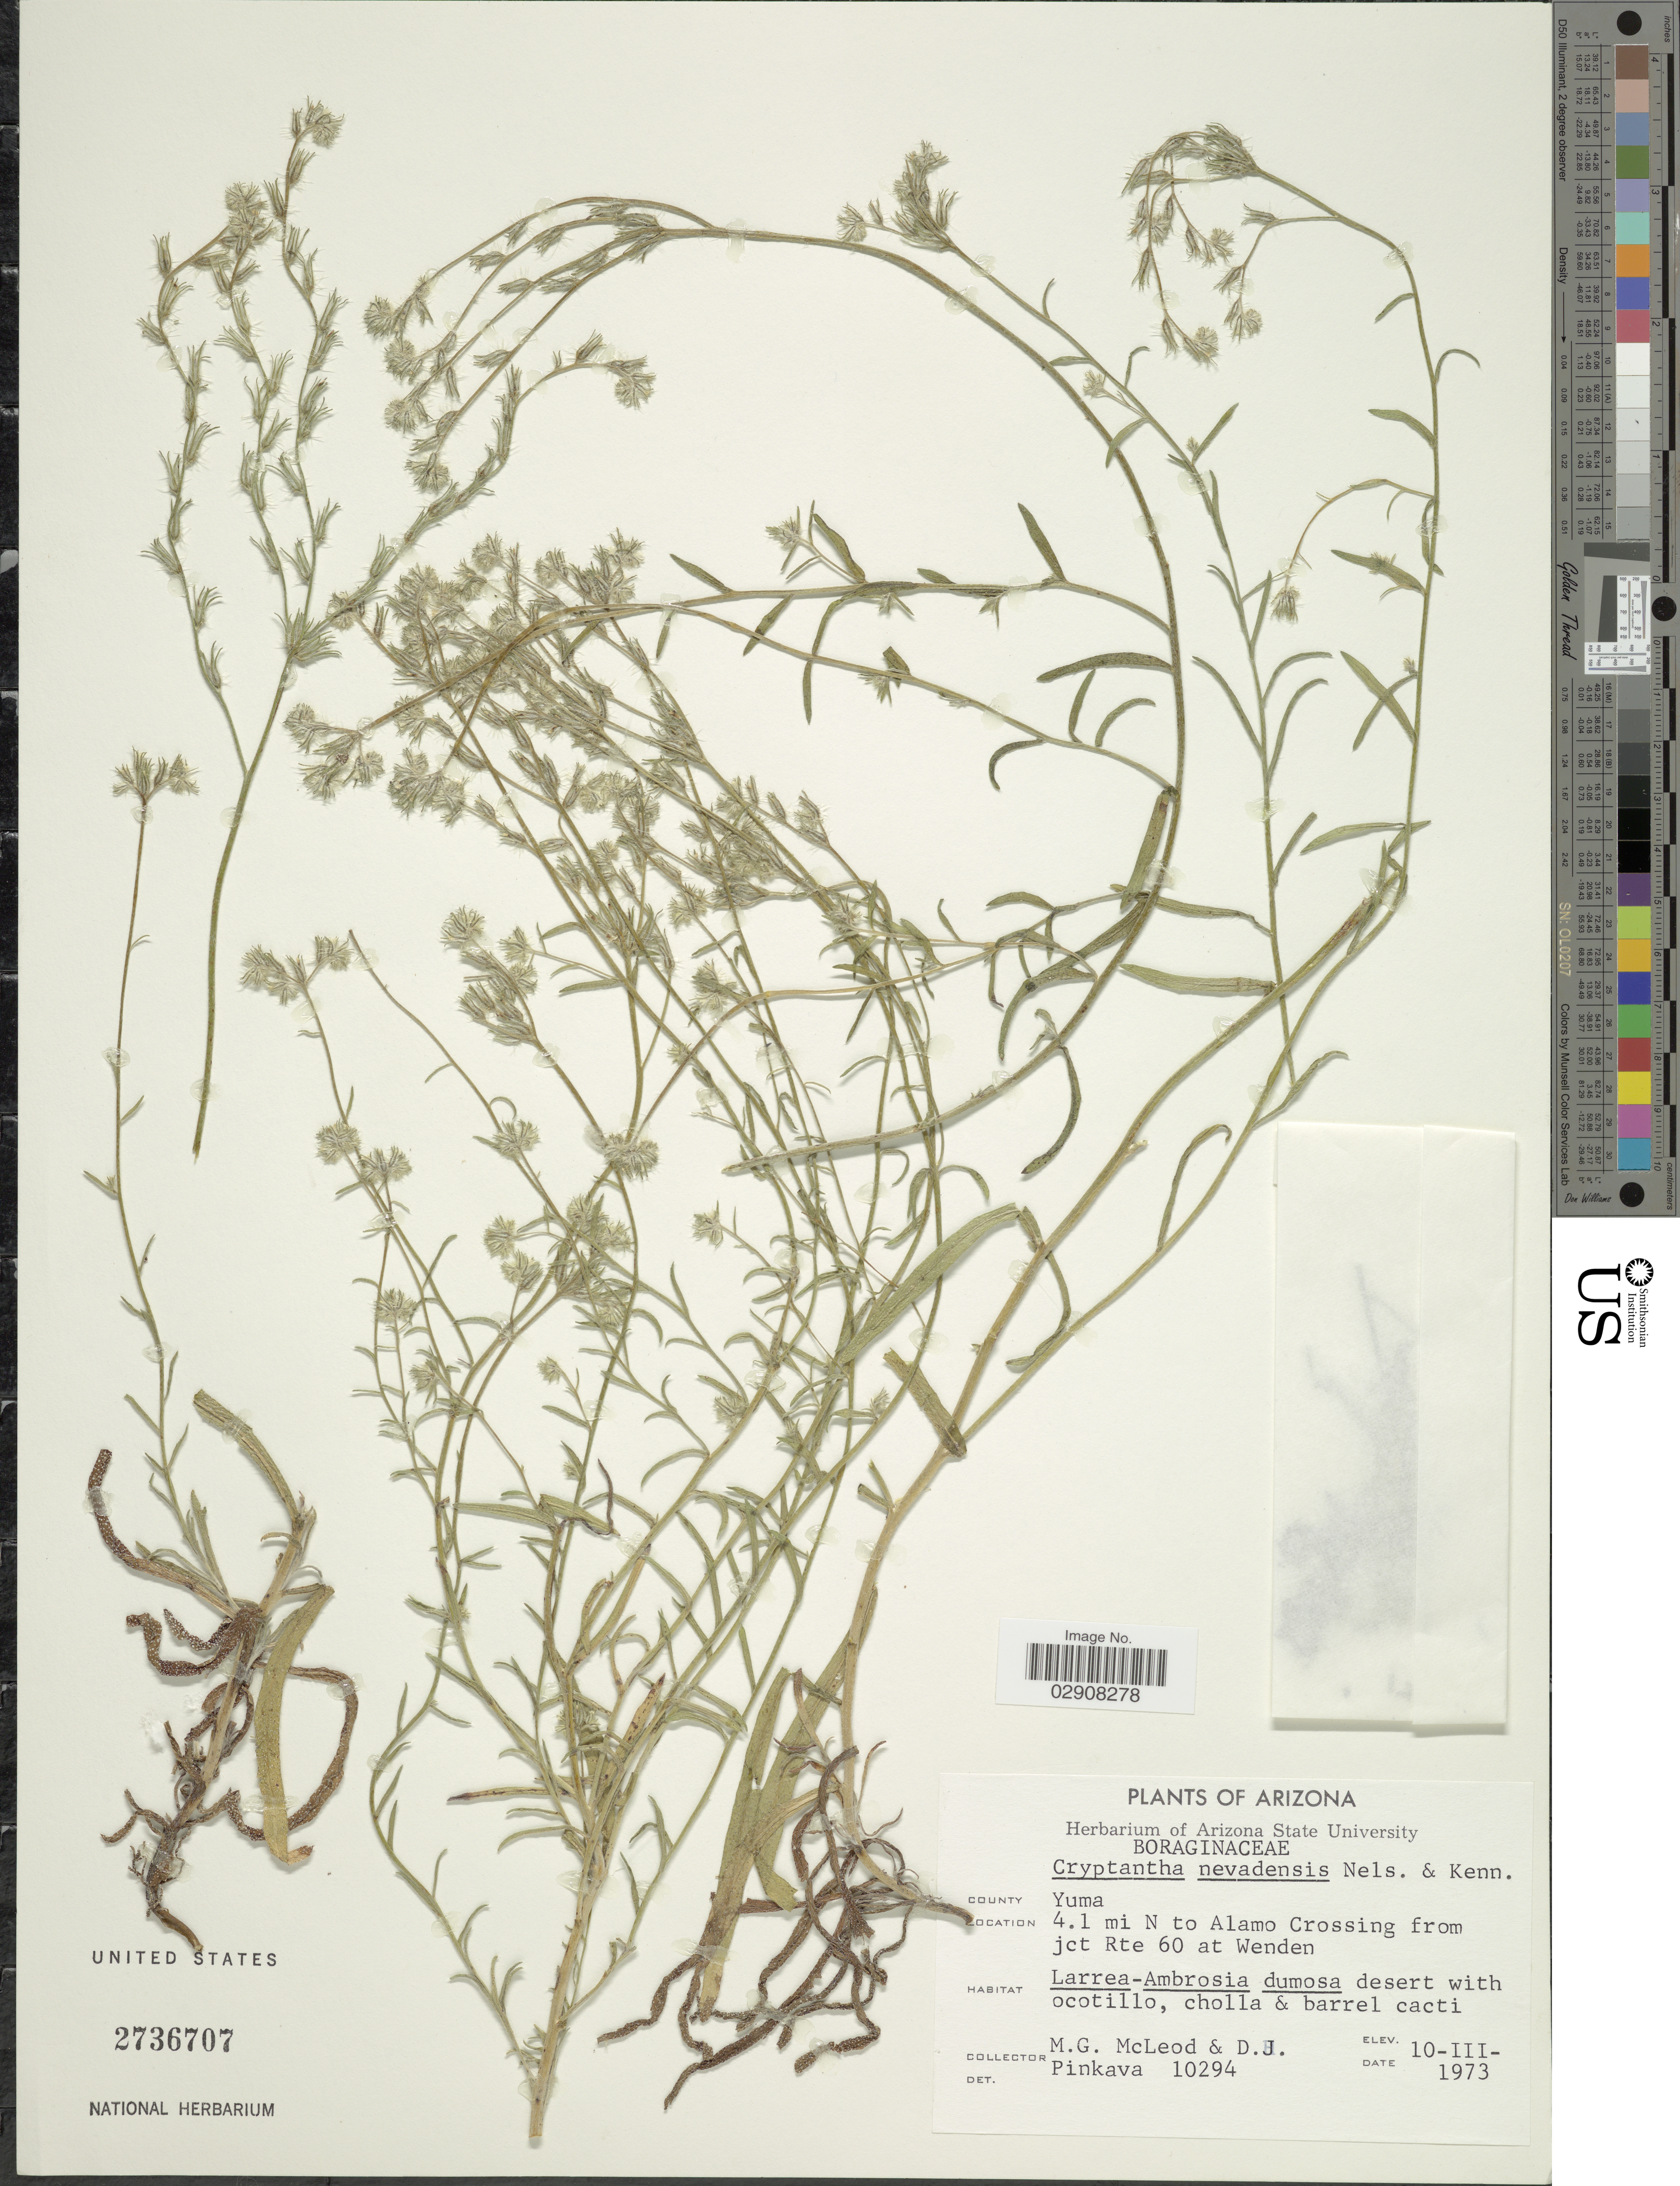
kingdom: Plantae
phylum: Tracheophyta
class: Magnoliopsida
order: Boraginales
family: Boraginaceae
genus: Cryptantha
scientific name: Cryptantha nevadensis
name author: A. Nelson & P.B. Kenn.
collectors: M. McLeod & D. J. Pinkava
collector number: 10294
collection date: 1973-03-10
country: United States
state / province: Arizona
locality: County Yuma. 4.1 mi N to Alamo Crossing from jct Rte 60 at Wenden.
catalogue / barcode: US 2736707